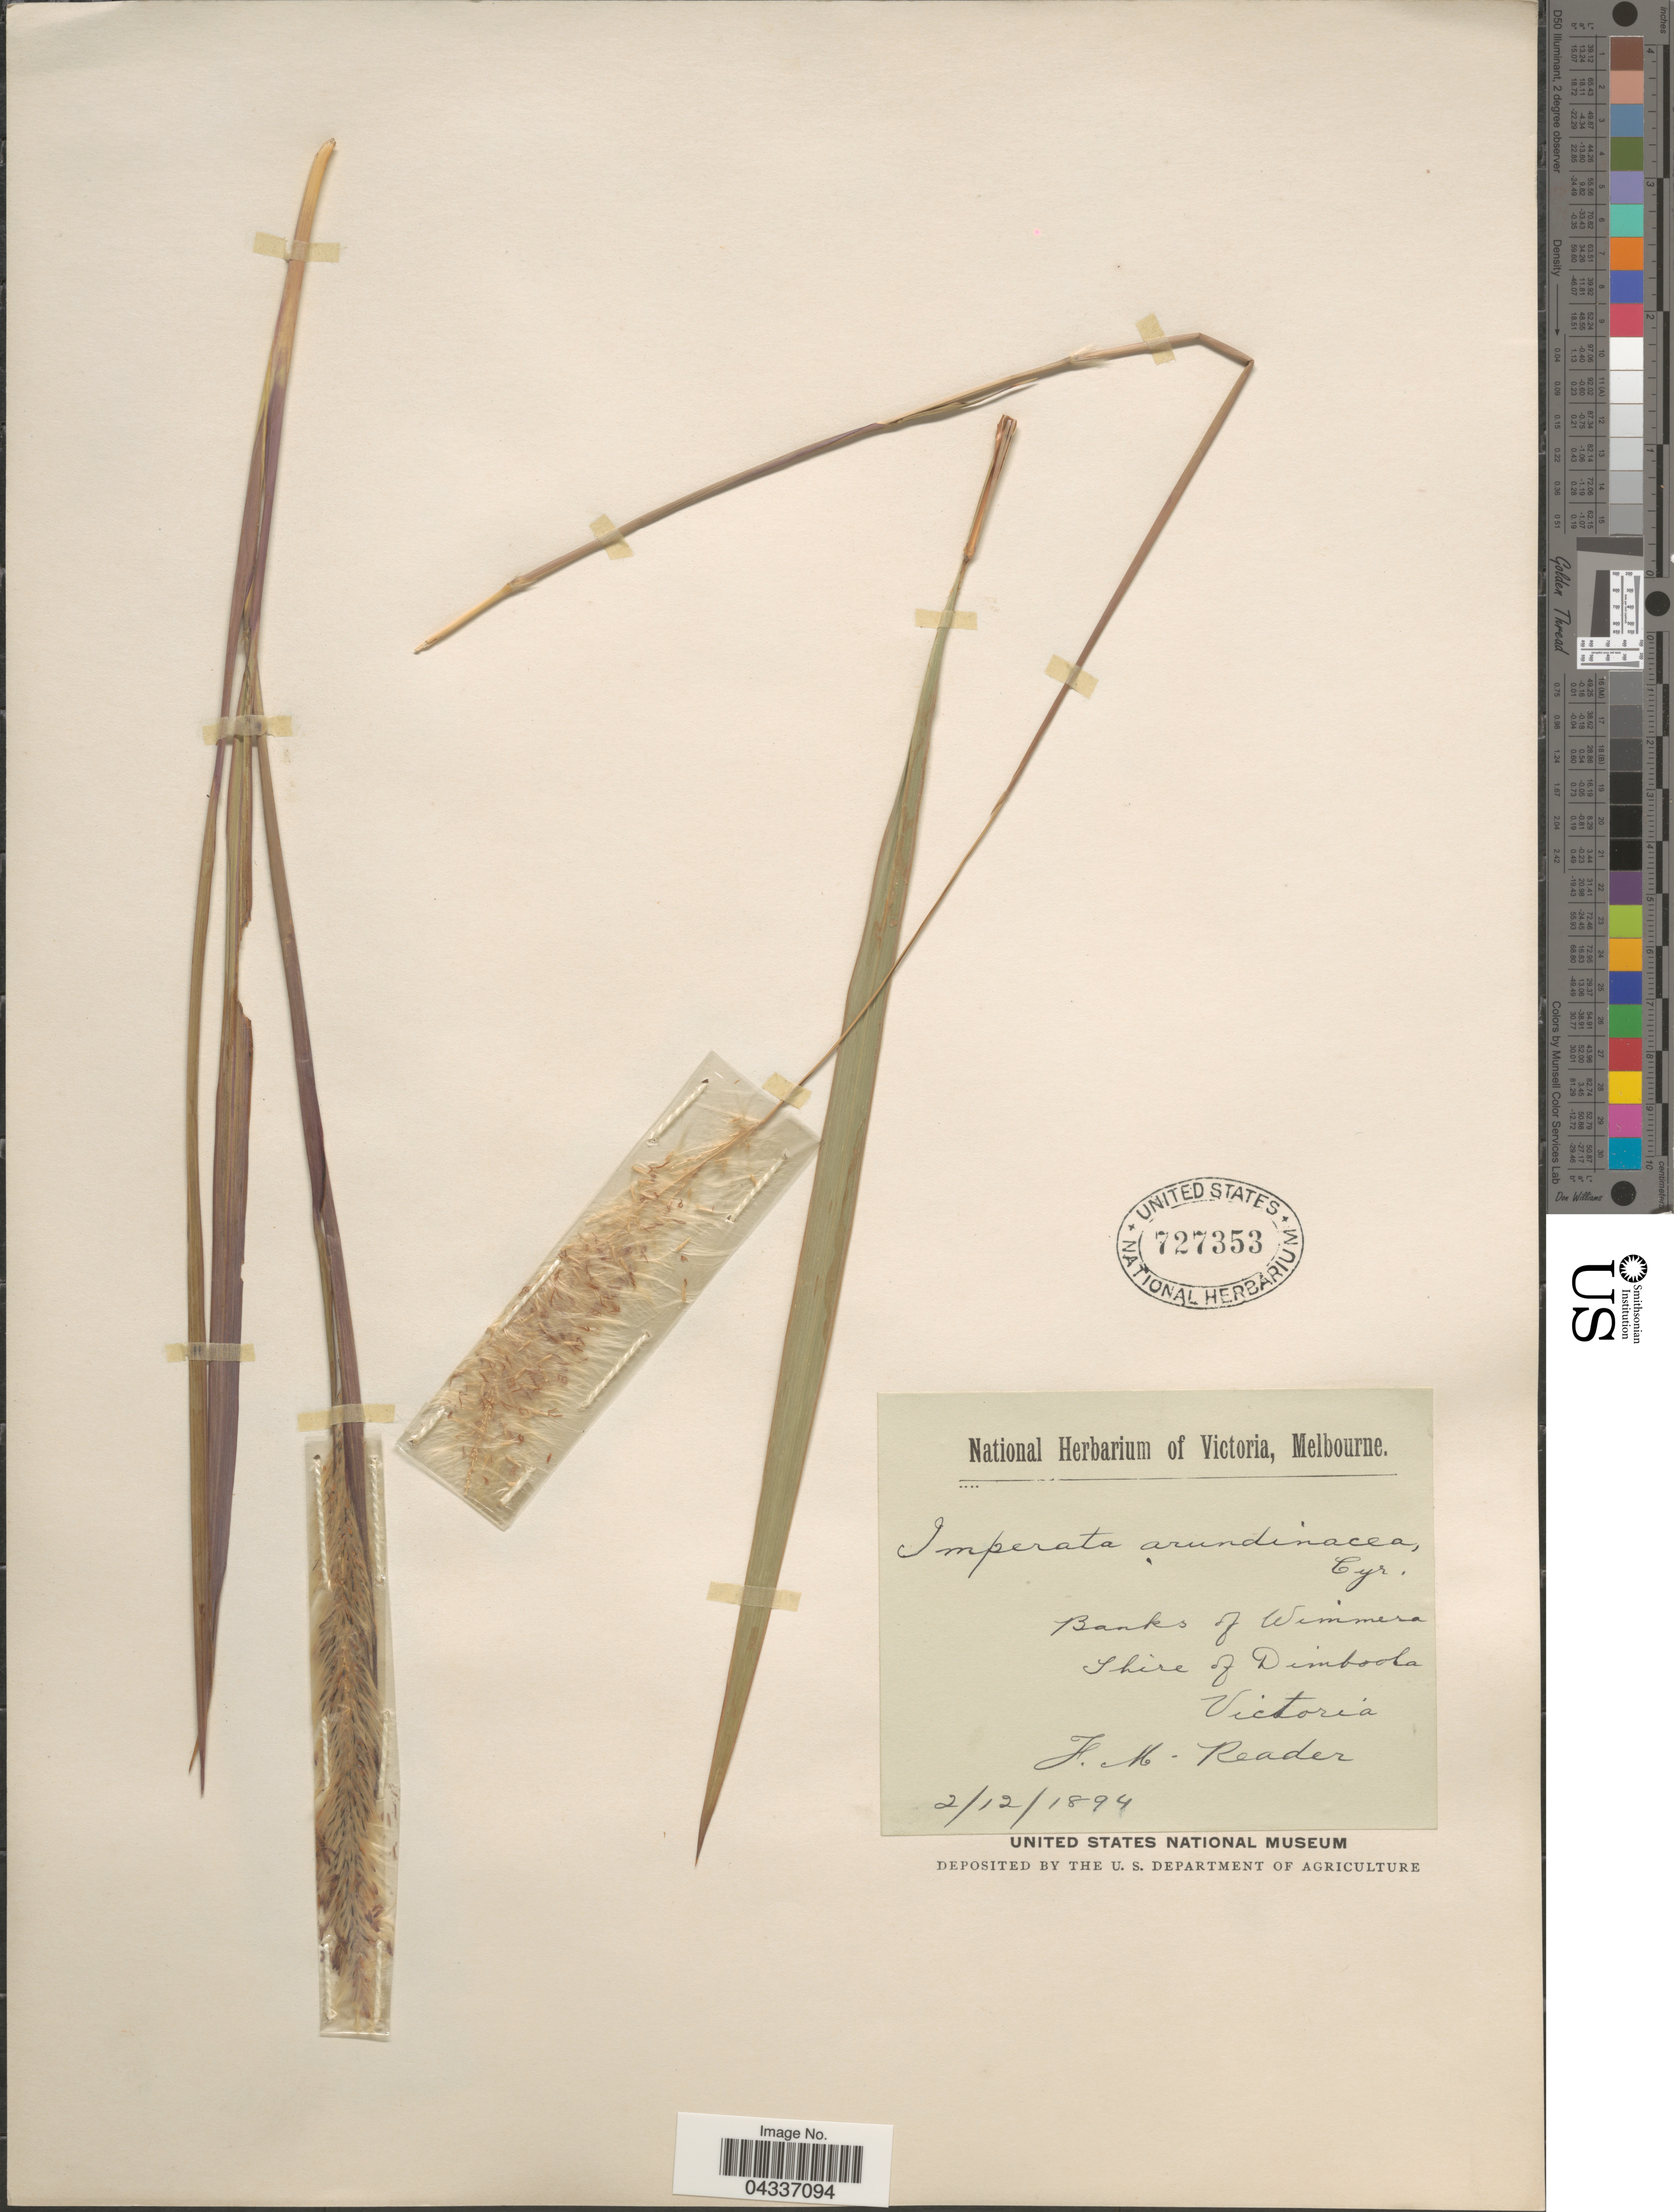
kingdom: Plantae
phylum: Tracheophyta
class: Liliopsida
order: Poales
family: Poaceae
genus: Imperata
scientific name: Imperata cylindrica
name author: (L.) P. Beauv.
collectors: F. Reader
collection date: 1894-12-02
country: Australia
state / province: Victoria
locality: Banks of Wimmera. Shire of Dimboola. Victoria.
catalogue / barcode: US 727353